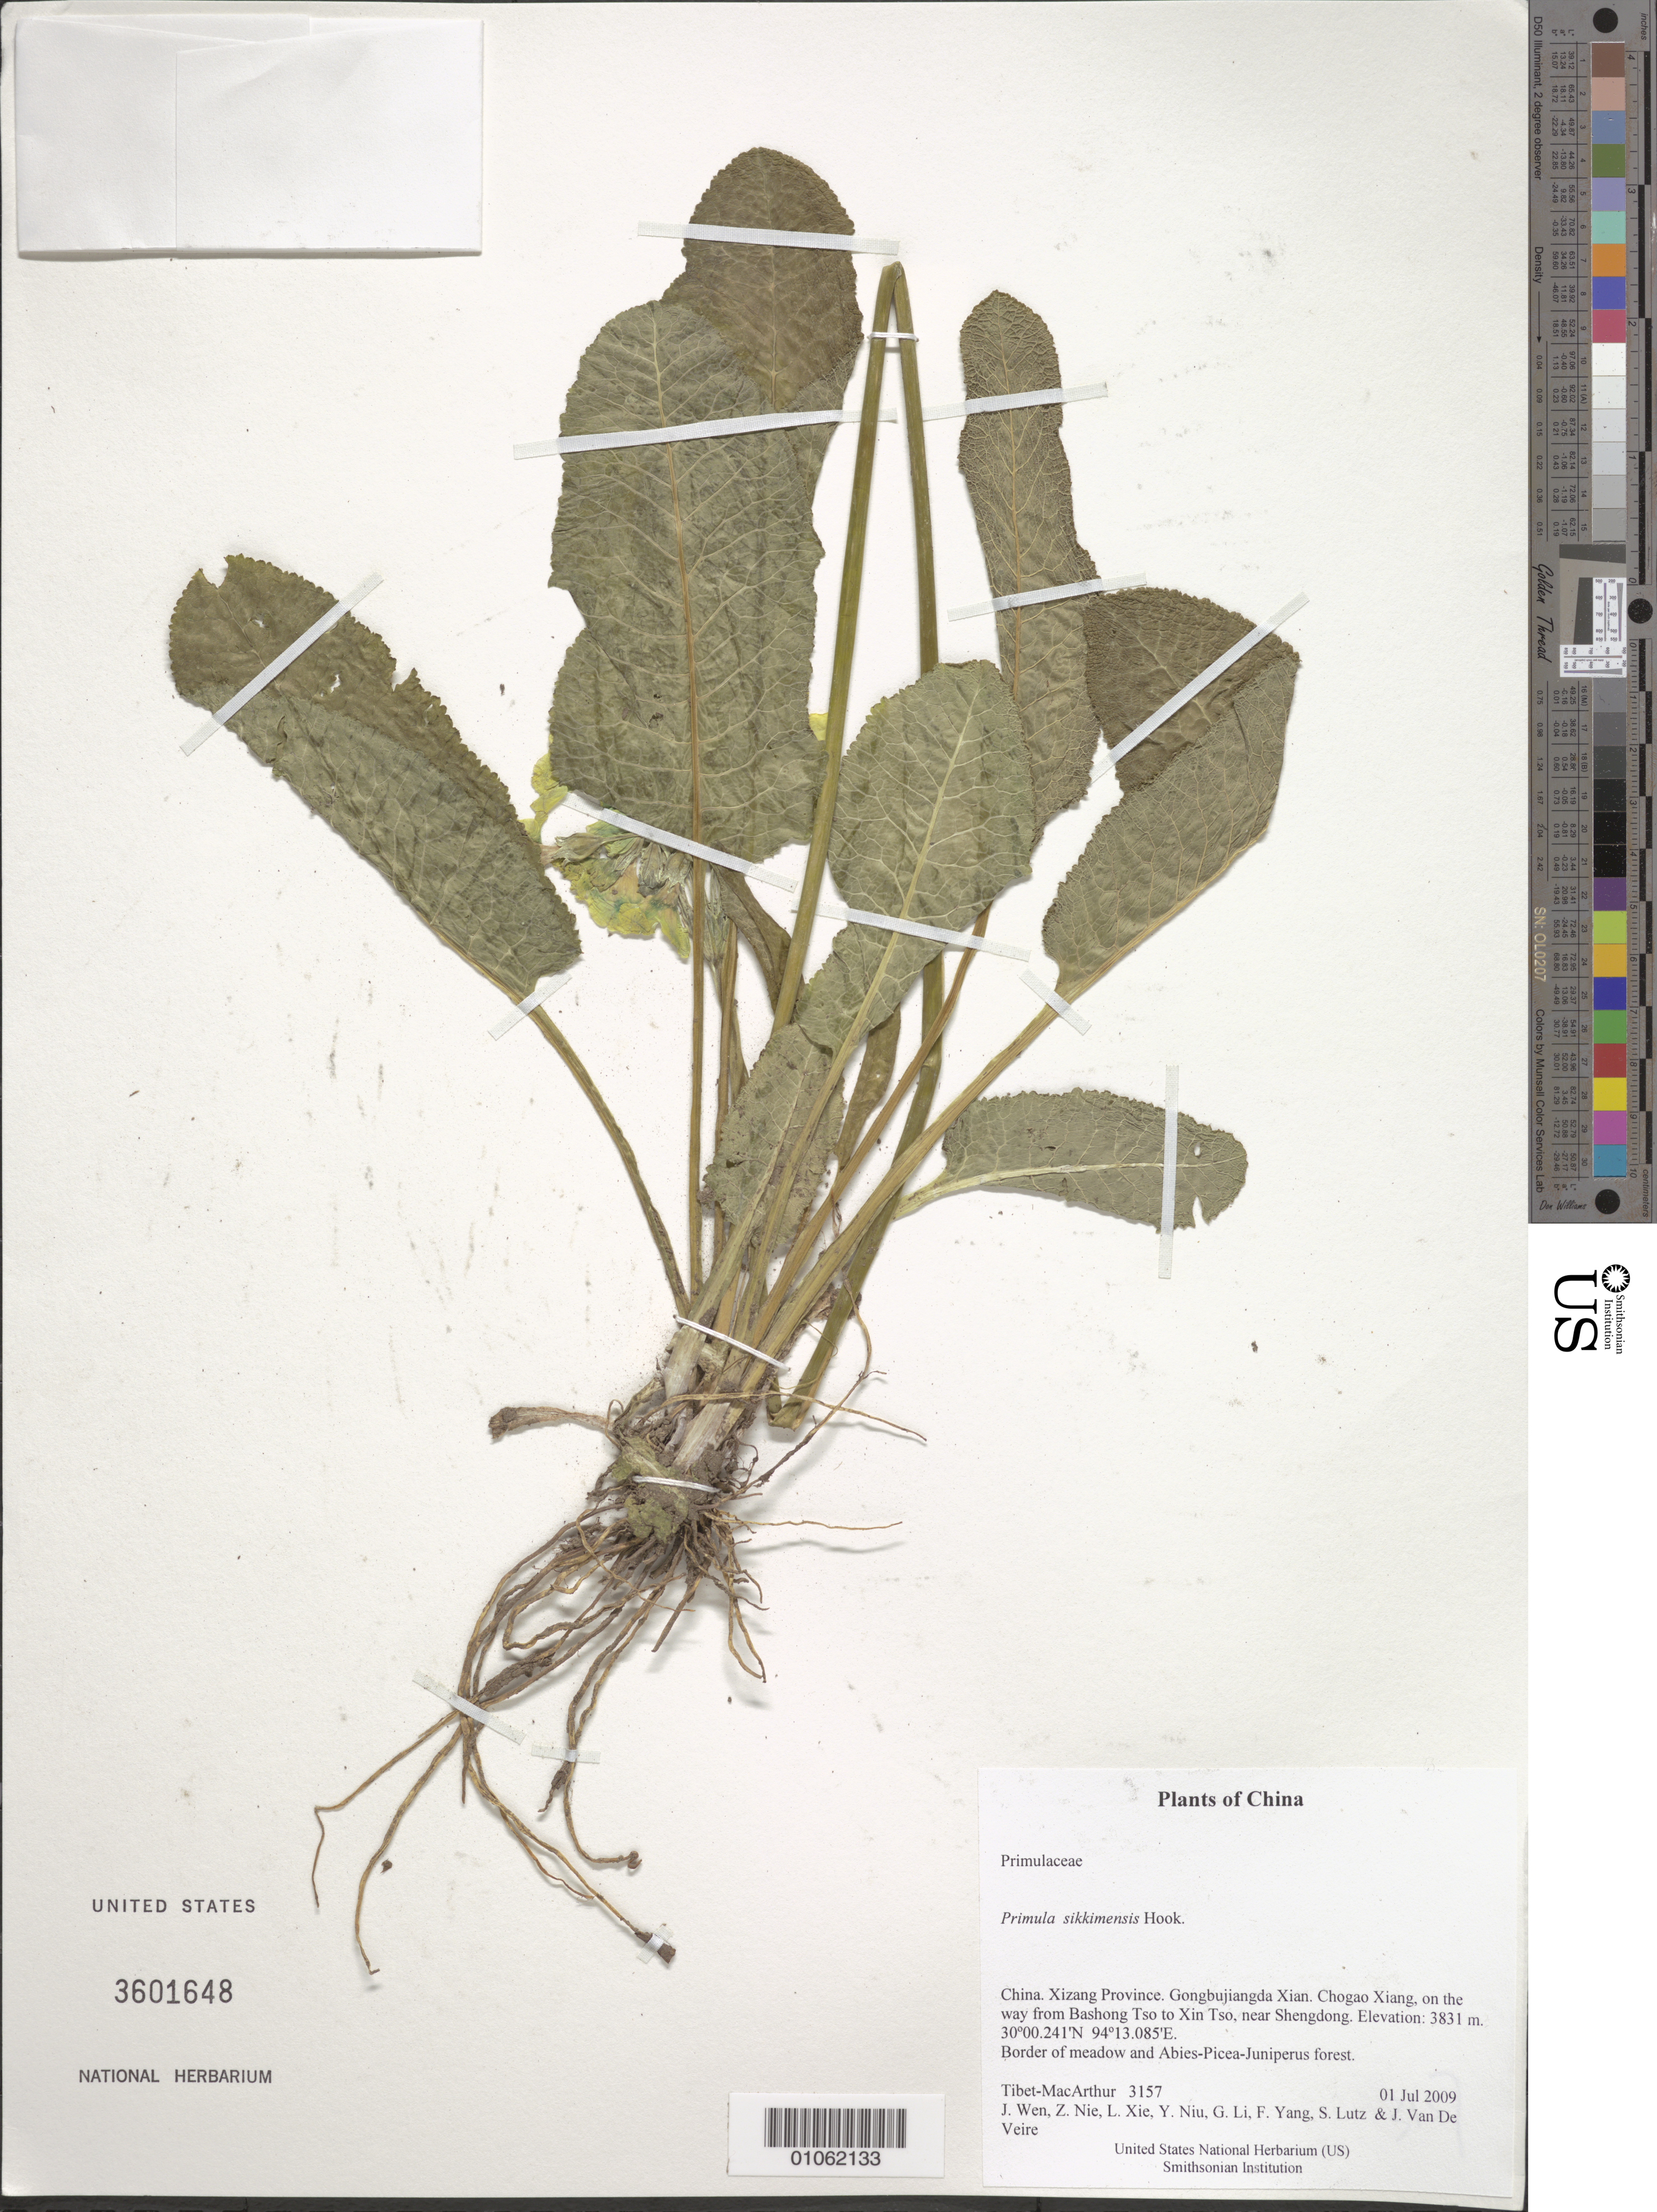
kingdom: Plantae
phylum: Tracheophyta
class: Magnoliopsida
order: Ericales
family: Primulaceae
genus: Primula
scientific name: Primula sikkimensis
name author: Hook.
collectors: Tibet-MacArthur, J. Wen, Z. Nie, L. Xie, Y. Niu, G. Li, F. Yang, S. Lutz & J. Van De Veire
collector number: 3157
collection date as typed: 01 Jul 2009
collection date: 2009-07-01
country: China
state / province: Xizang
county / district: Gongbujiangda Xian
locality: Chogao Xiang, on the way from Bashong Tso to Xin Tso, near Shengdong.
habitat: Border of meadow and Abies-Picea-Juniperus forest.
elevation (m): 3831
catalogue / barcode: US 3601648